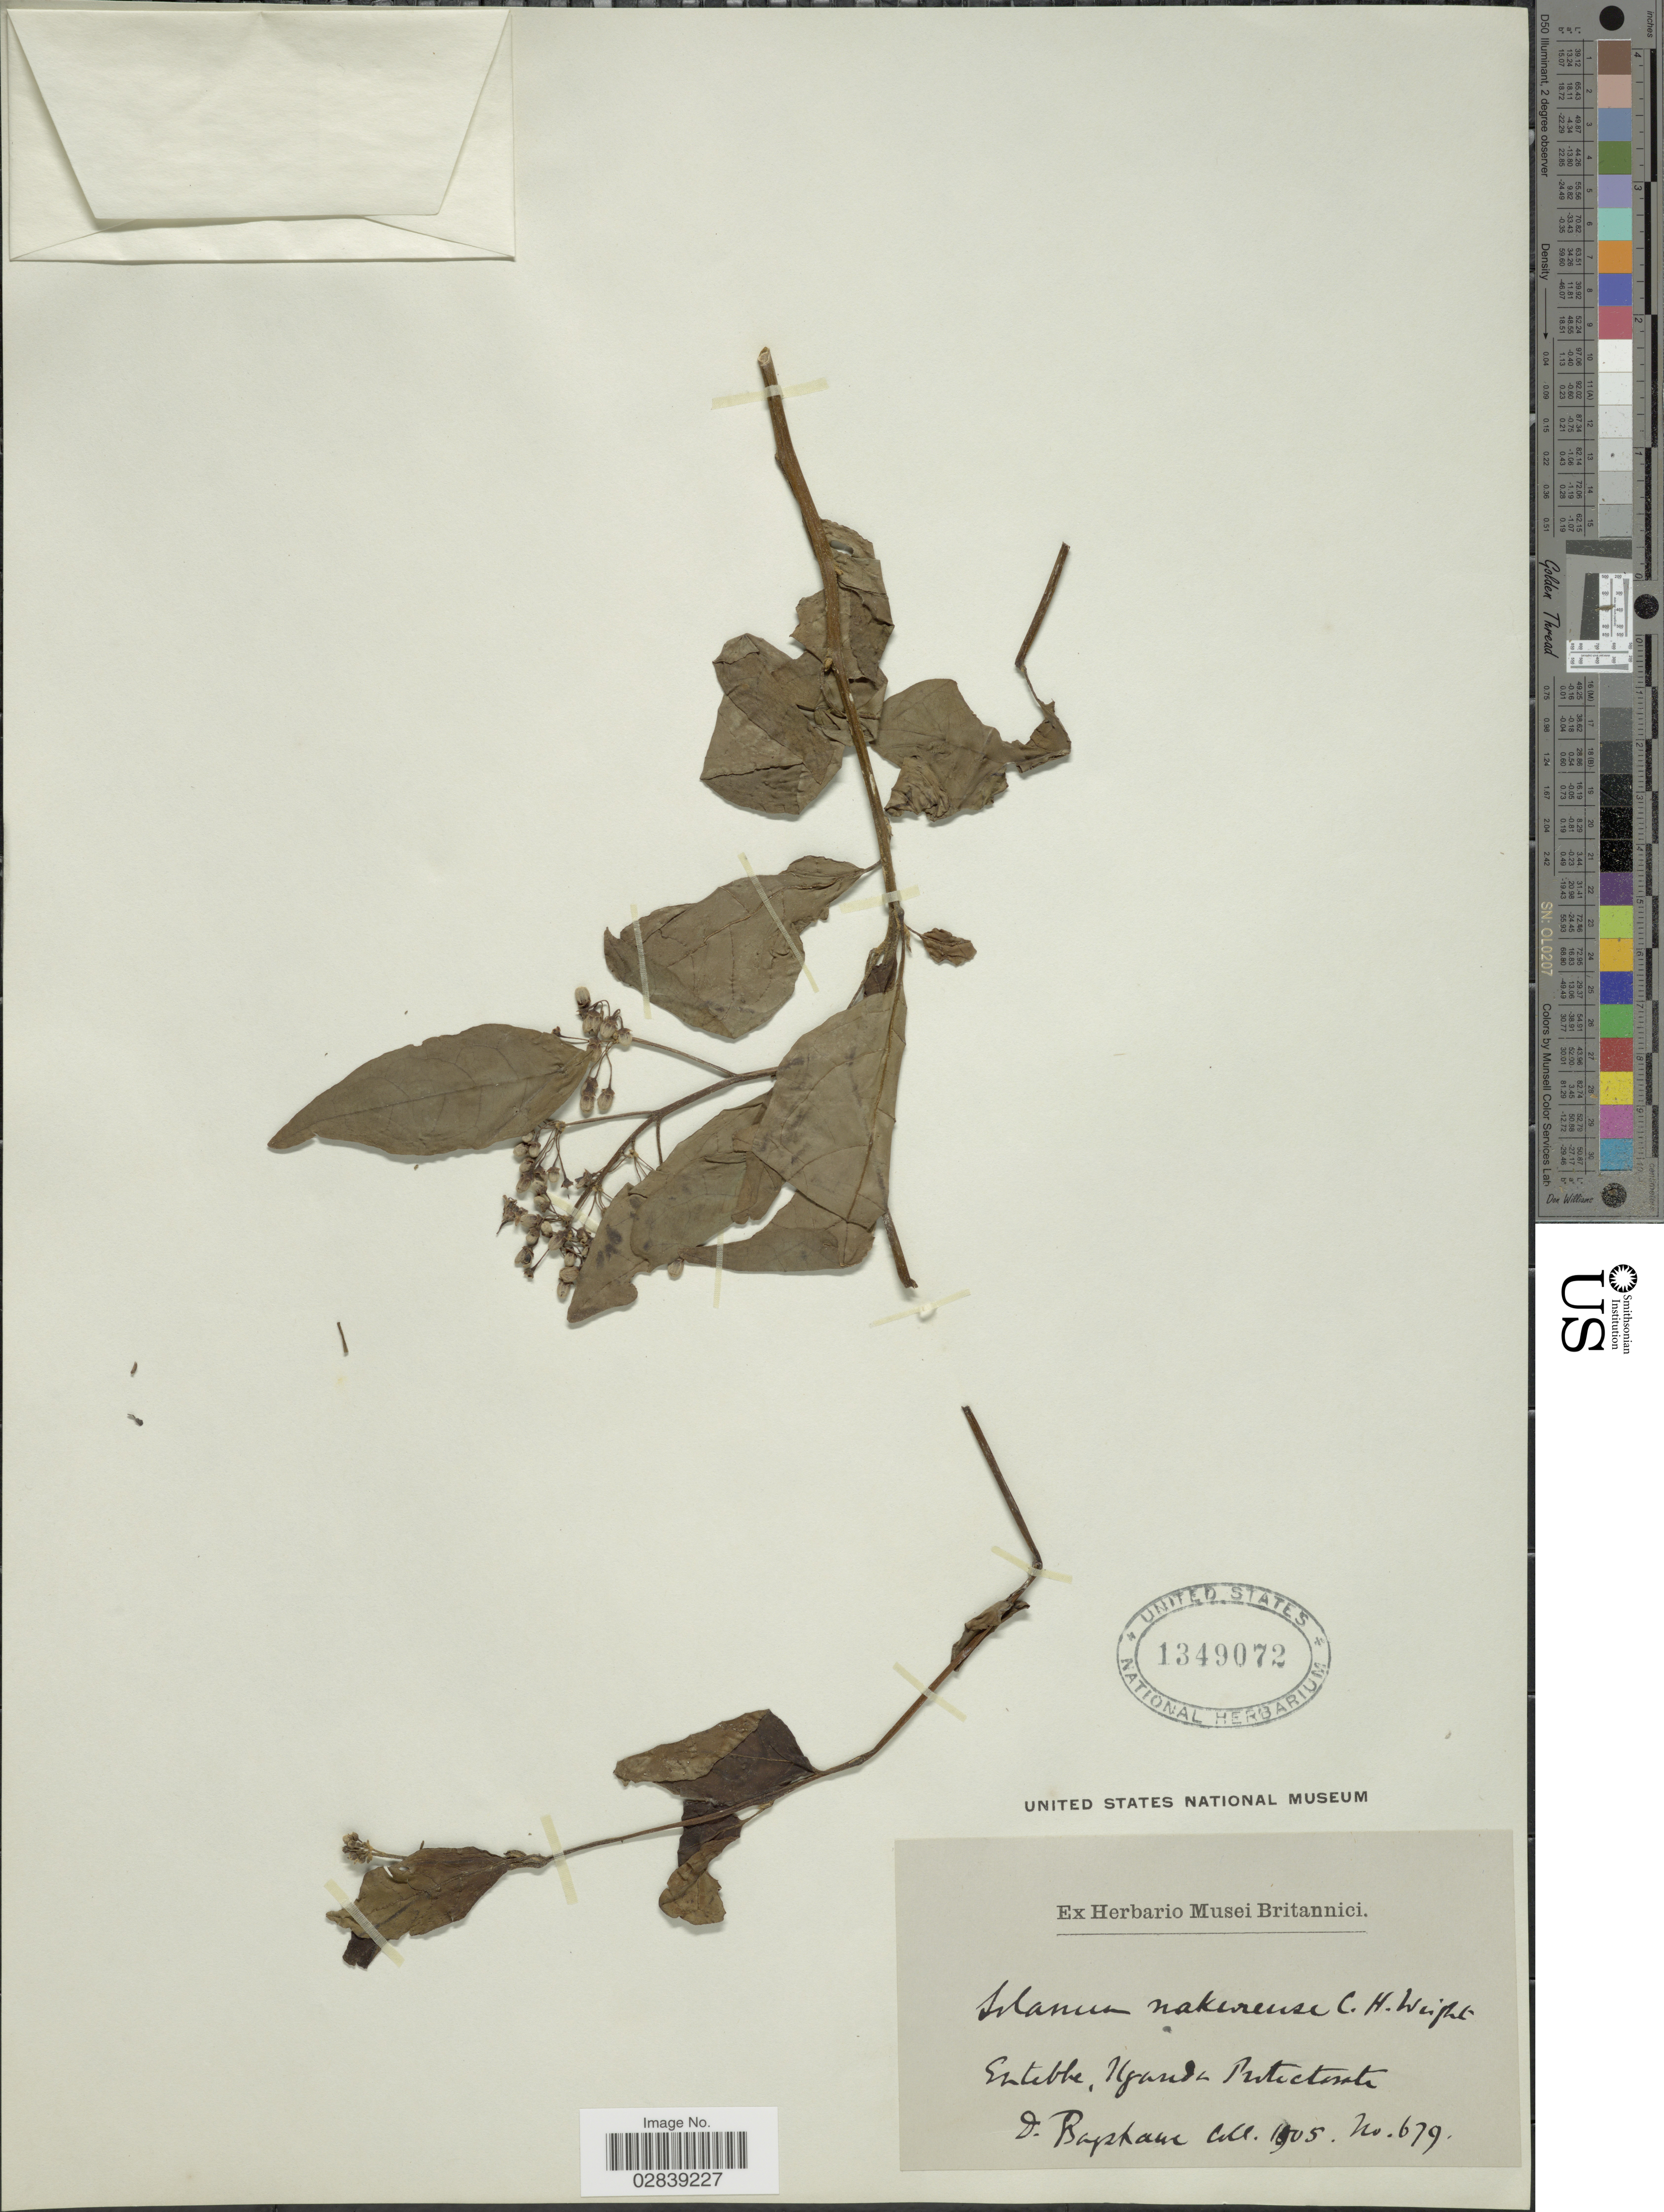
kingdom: Plantae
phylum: Tracheophyta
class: Magnoliopsida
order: Solanales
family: Solanaceae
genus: Solanum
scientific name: Solanum nakurense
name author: C.H. Wright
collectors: D. Bagshawe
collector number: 679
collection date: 1905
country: Uganda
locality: Entebbe, Uganda Protectorate.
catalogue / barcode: US 1349072